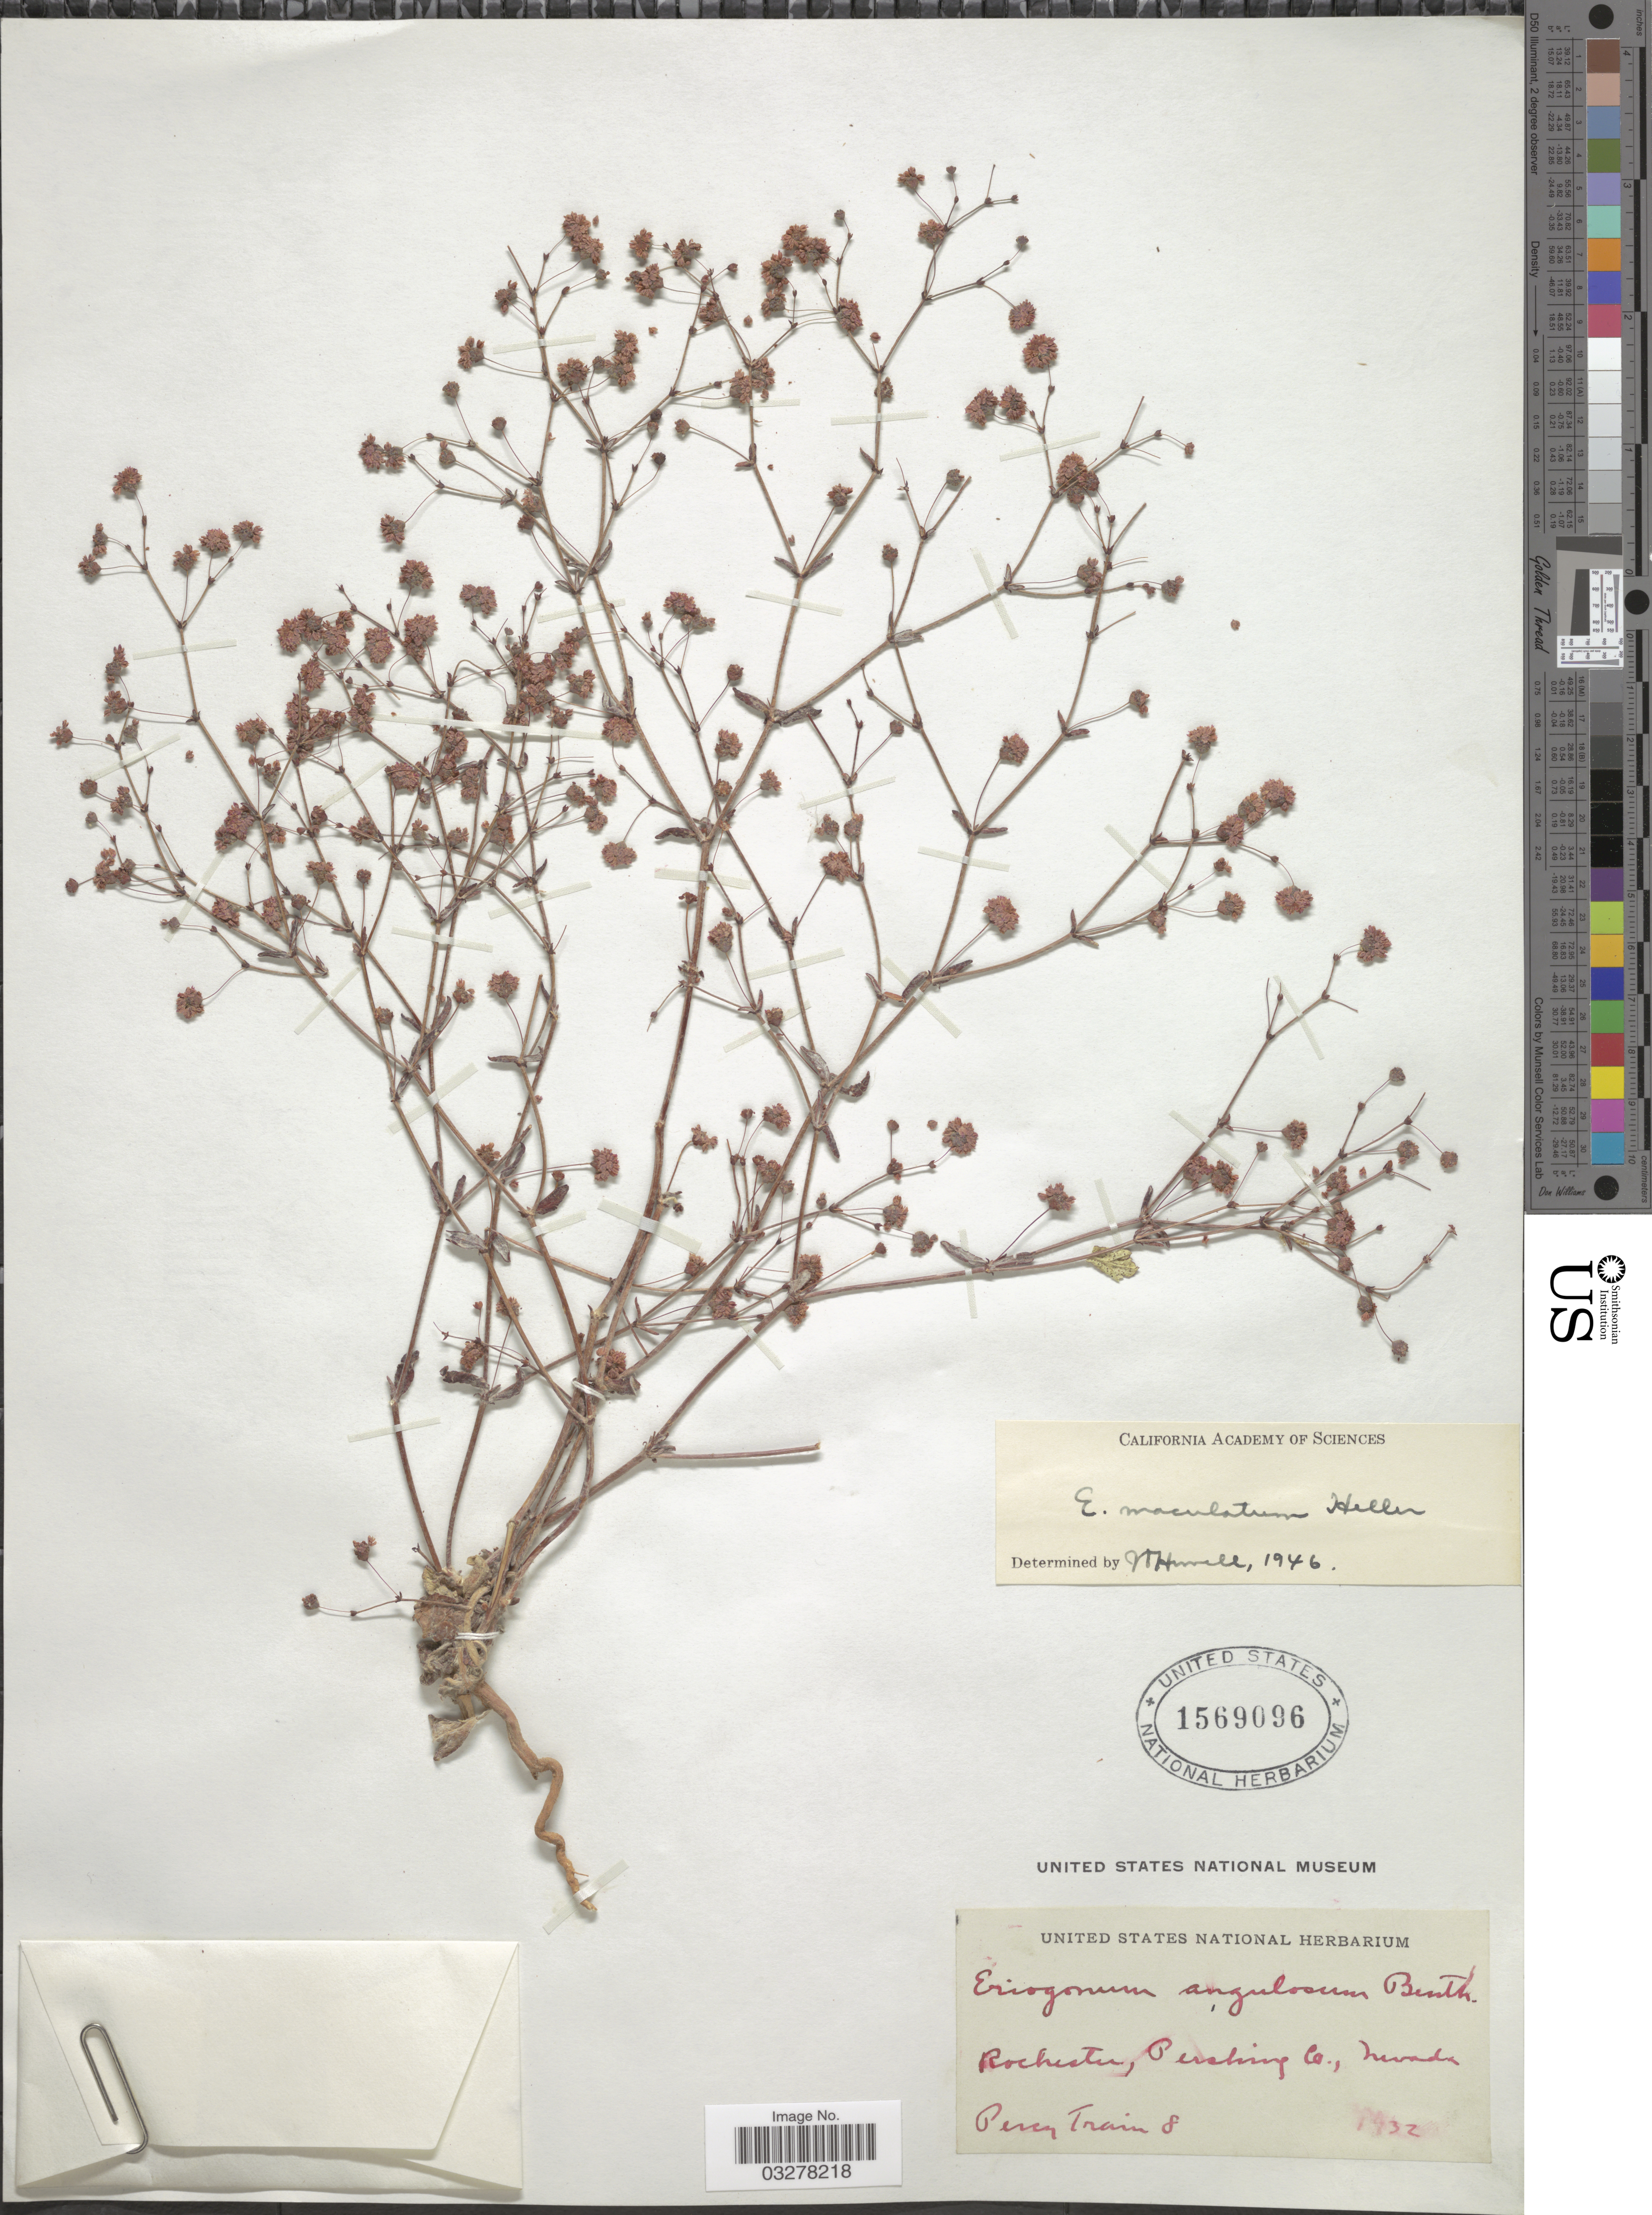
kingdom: Plantae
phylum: Tracheophyta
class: Magnoliopsida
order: Caryophyllales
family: Polygonaceae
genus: Eriogonum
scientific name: Eriogonum maculatum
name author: A. Heller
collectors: P. Train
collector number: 8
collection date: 1932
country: United States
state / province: Nevada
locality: Rochester, Pershing Co.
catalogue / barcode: US 1569096